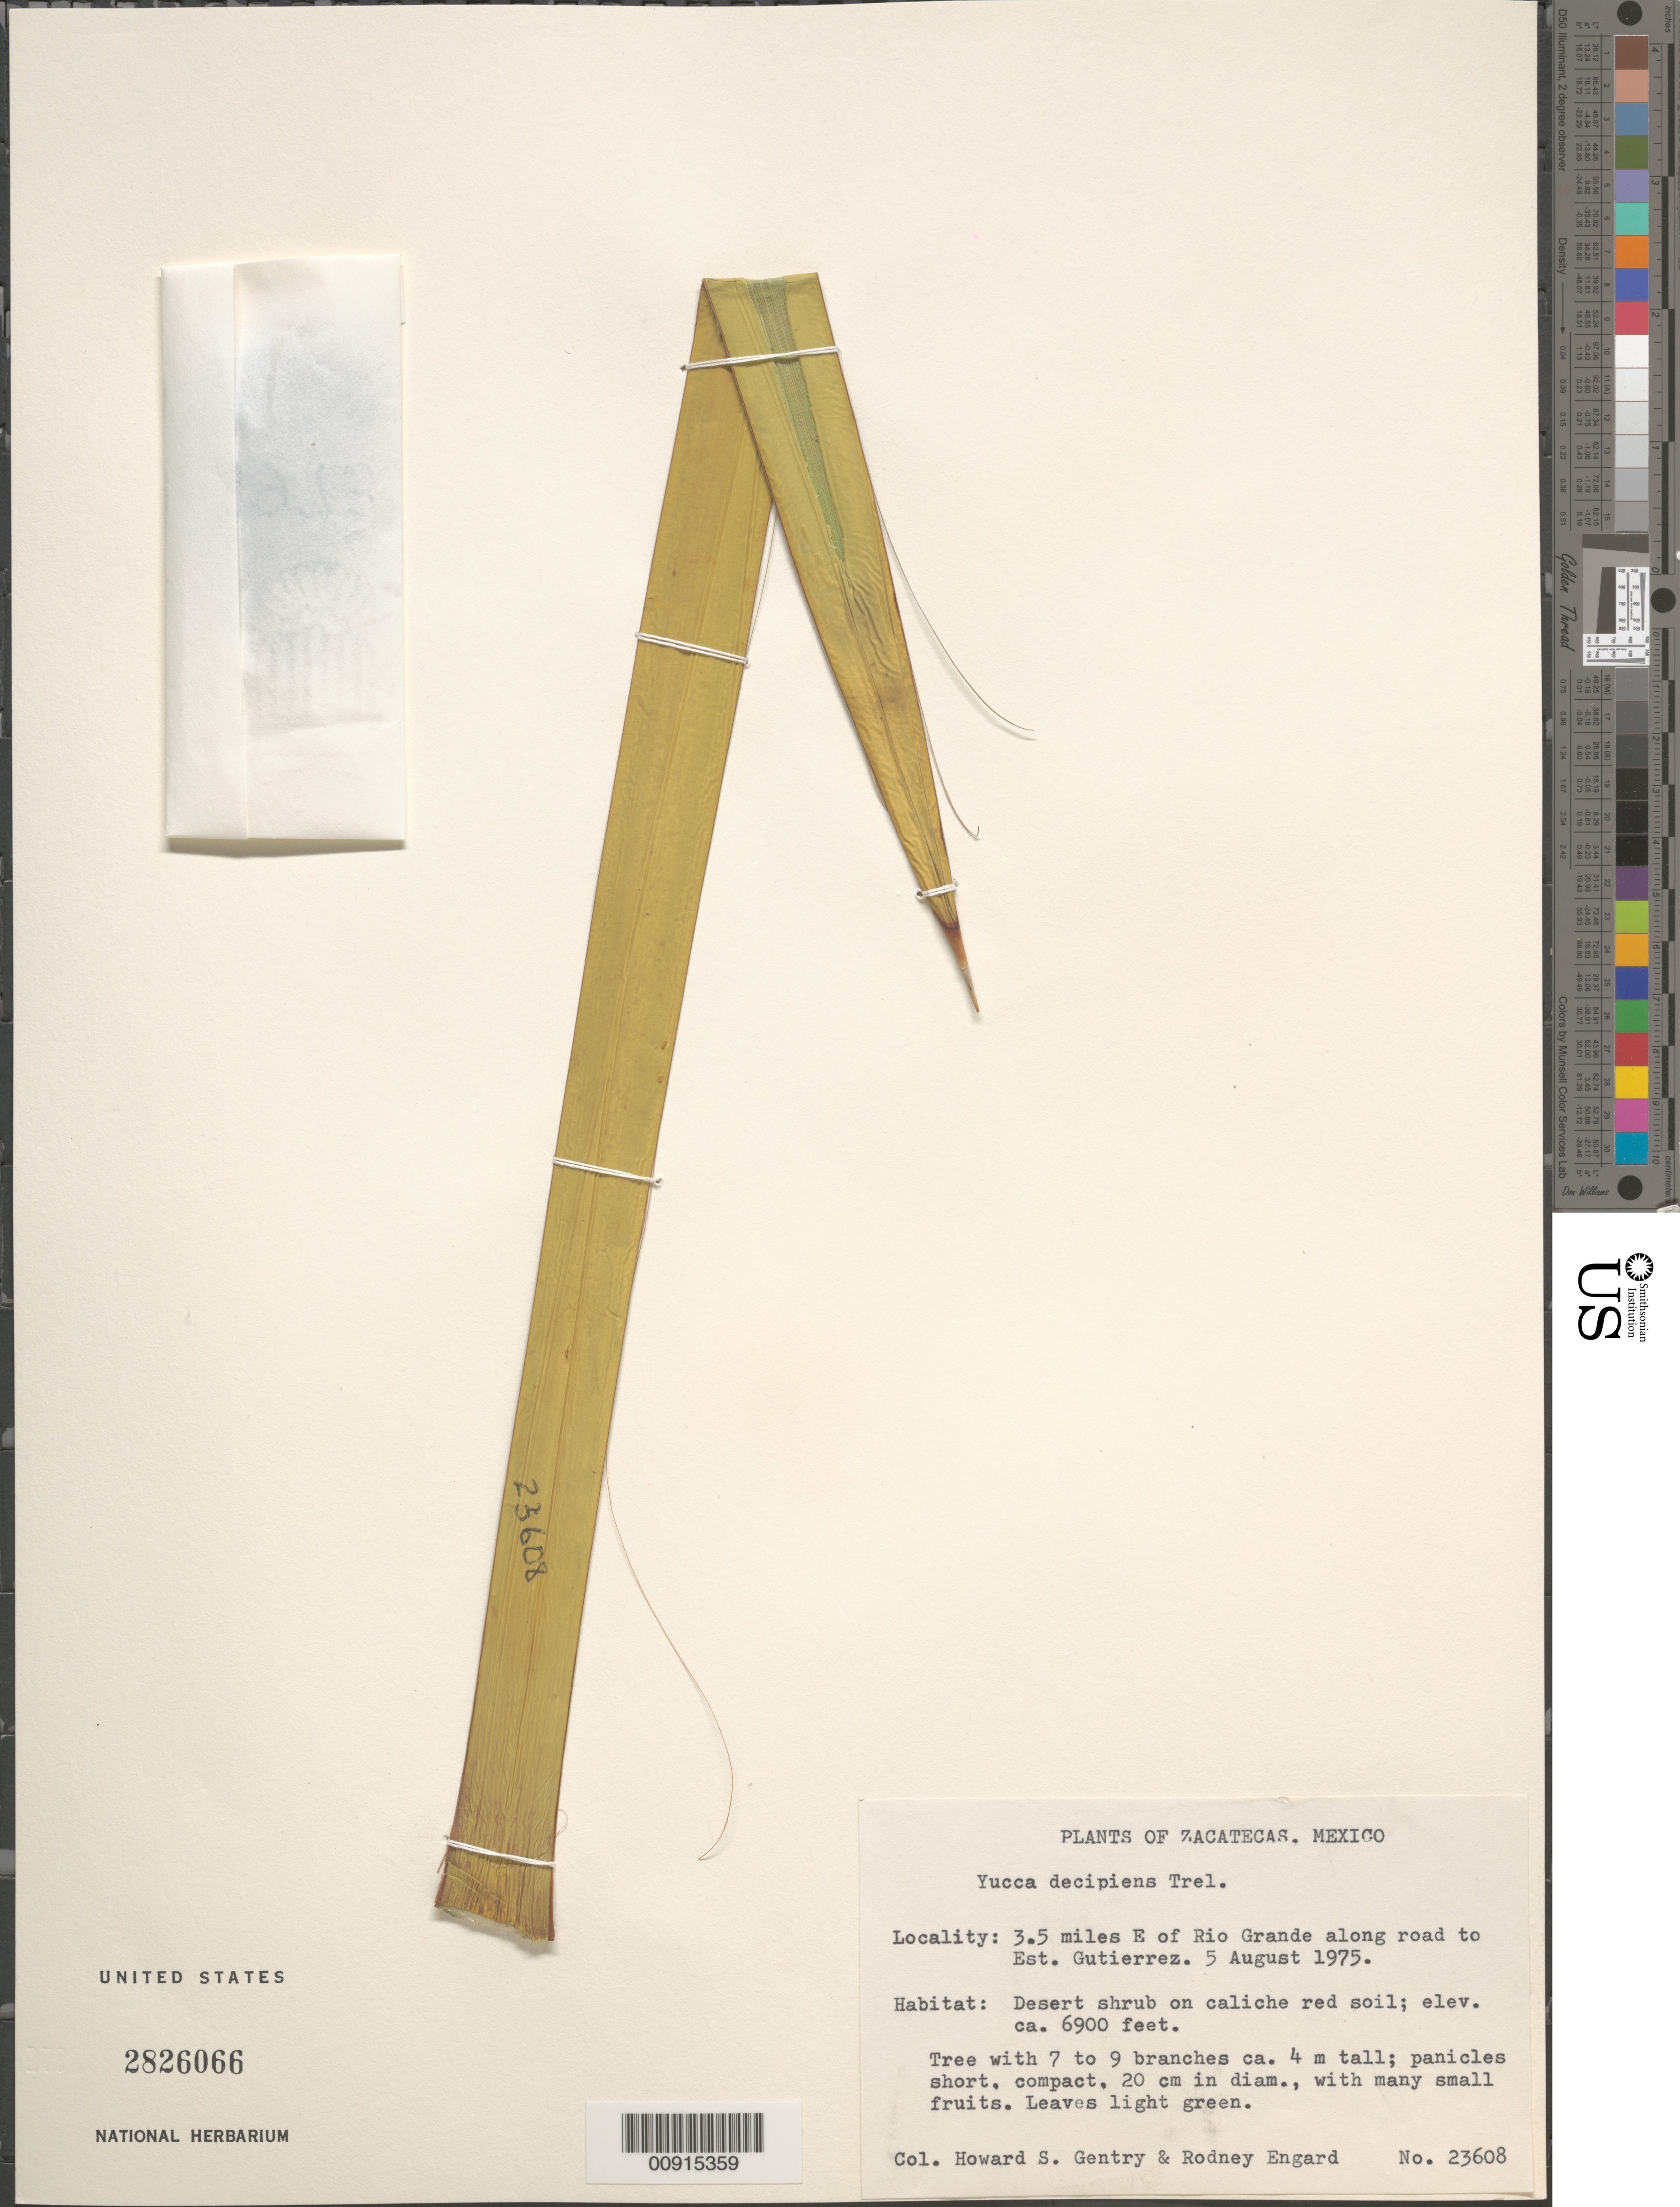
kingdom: Plantae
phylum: Tracheophyta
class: Liliopsida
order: Asparagales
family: Asparagaceae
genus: Yucca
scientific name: Yucca decipiens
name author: Trel.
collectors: H. S. Gentry & R. Engard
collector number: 23608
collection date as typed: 05 Aug 1975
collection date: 1975-08-05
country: Mexico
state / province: Zacatecas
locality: Zacatecas: 3.5 miles E of Río Grande along road to Est. Gutiérrez.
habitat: Desert shrub on caliche red soil.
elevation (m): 2103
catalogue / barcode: US 2826066